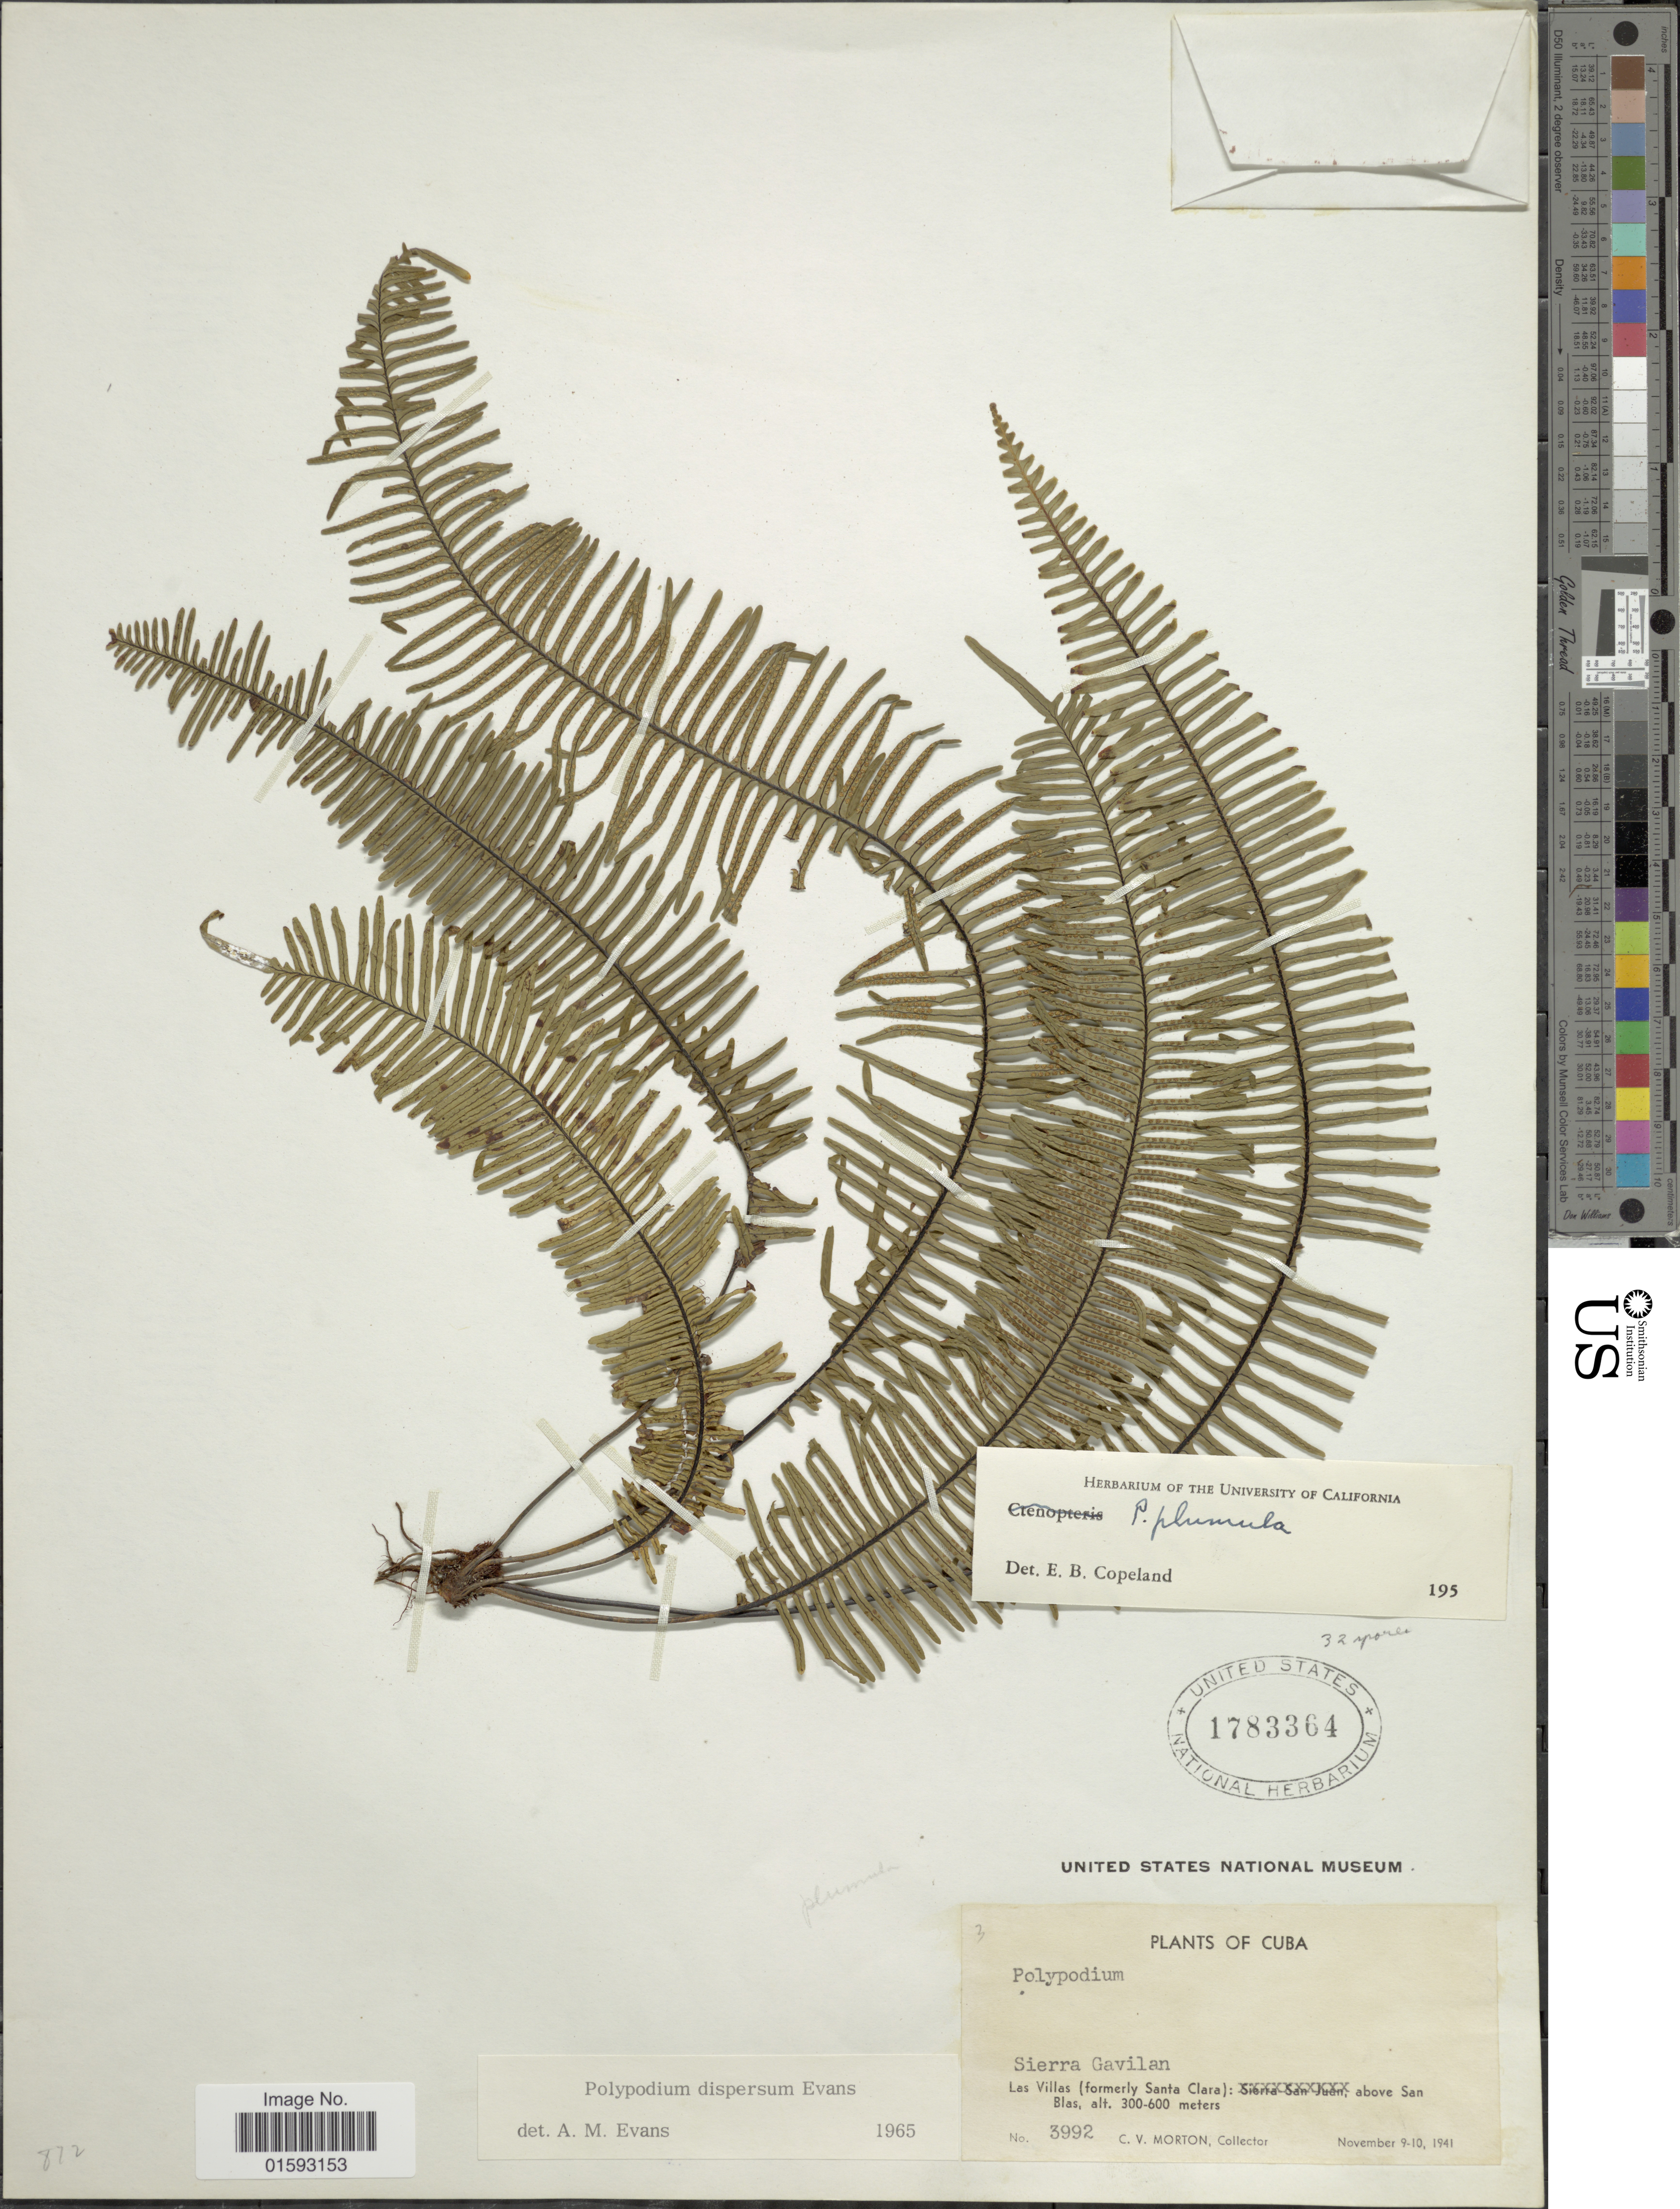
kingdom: Plantae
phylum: Tracheophyta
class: Polypodiopsida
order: Polypodiales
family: Polypodiaceae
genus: Pecluma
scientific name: Pecluma dispersa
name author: (A.M. Evans) M.G. Price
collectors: C. V. Morton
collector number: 3992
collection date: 1941-11-08/1941-11-10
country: Cuba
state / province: Las Villas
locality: Sierra Gavilan, Las Villas (formerly Santa Clara): above San Blas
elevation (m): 300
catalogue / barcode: US 1783364